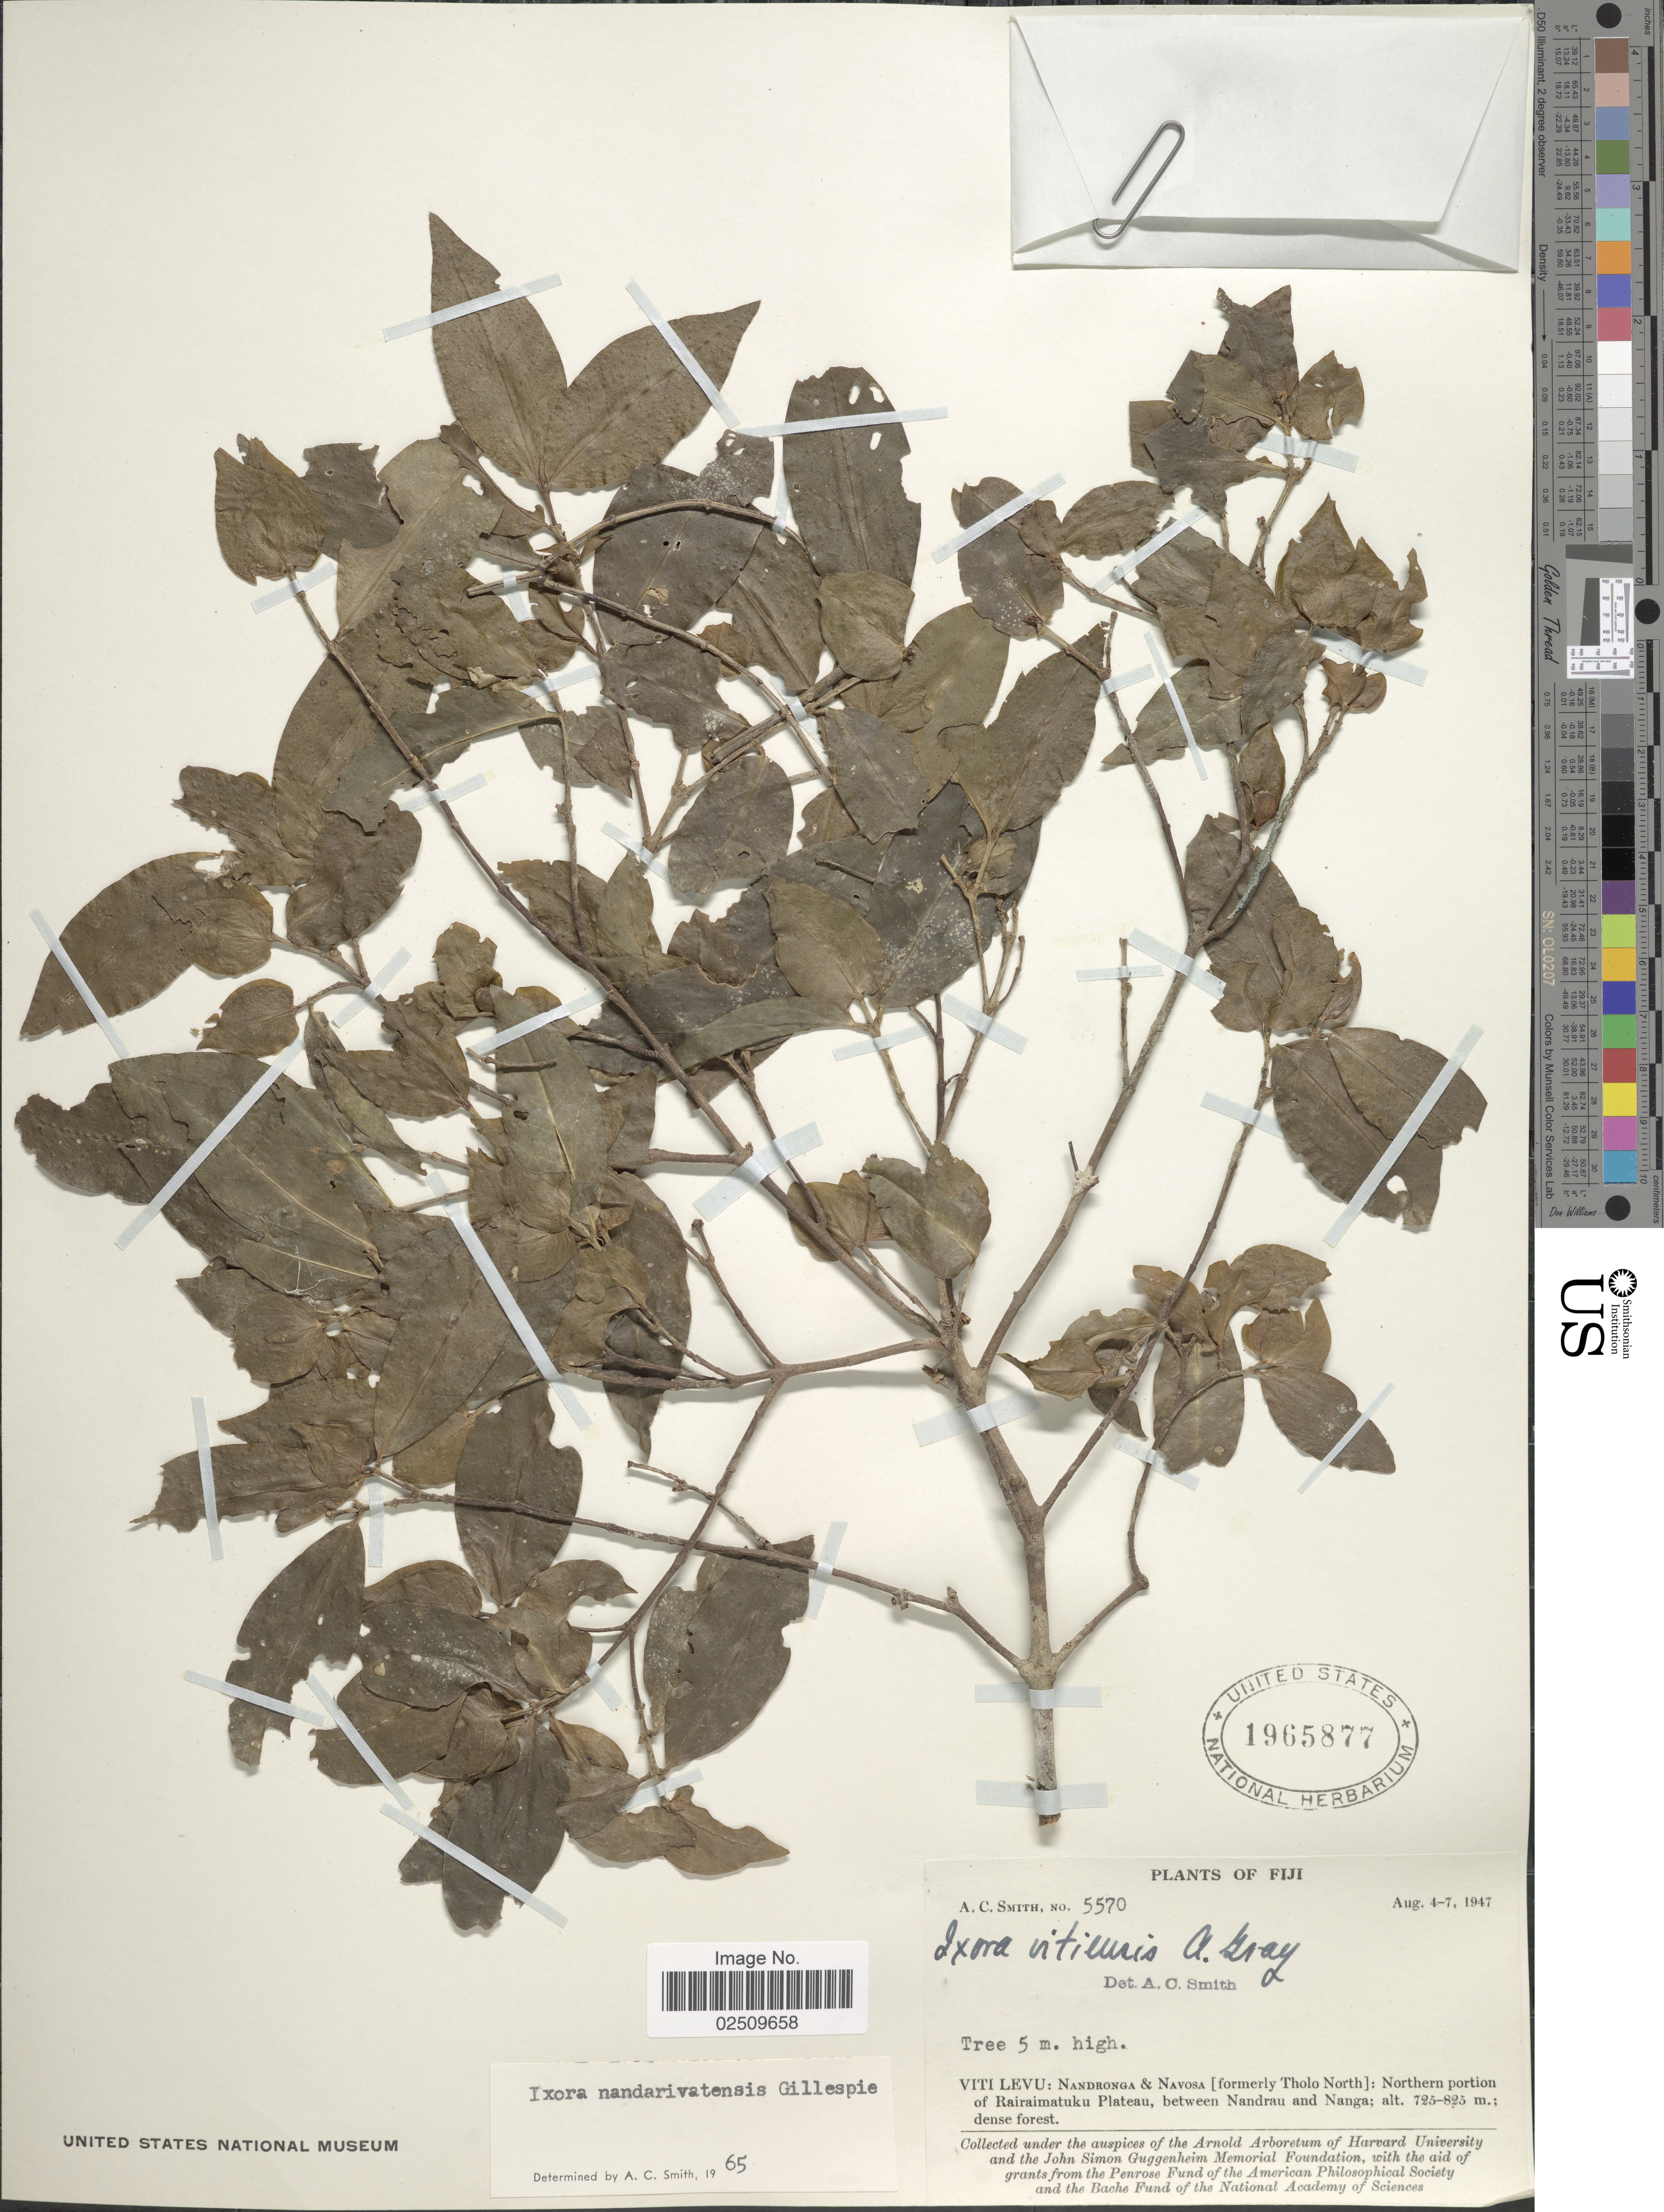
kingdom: Plantae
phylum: Tracheophyta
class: Magnoliopsida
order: Gentianales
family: Rubiaceae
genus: Ixora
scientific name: Ixora nandarivatensis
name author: Gillespie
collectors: A. C. Smith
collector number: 5570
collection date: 1947-08-04/1947-08-07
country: Fiji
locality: Viti Levu: Nandronga & Navosa [formerly Tholo North]: Northern portion of Rairaimatuku Plateau, between Nandrau and Nanga; dense forest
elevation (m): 725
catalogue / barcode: US 1965877